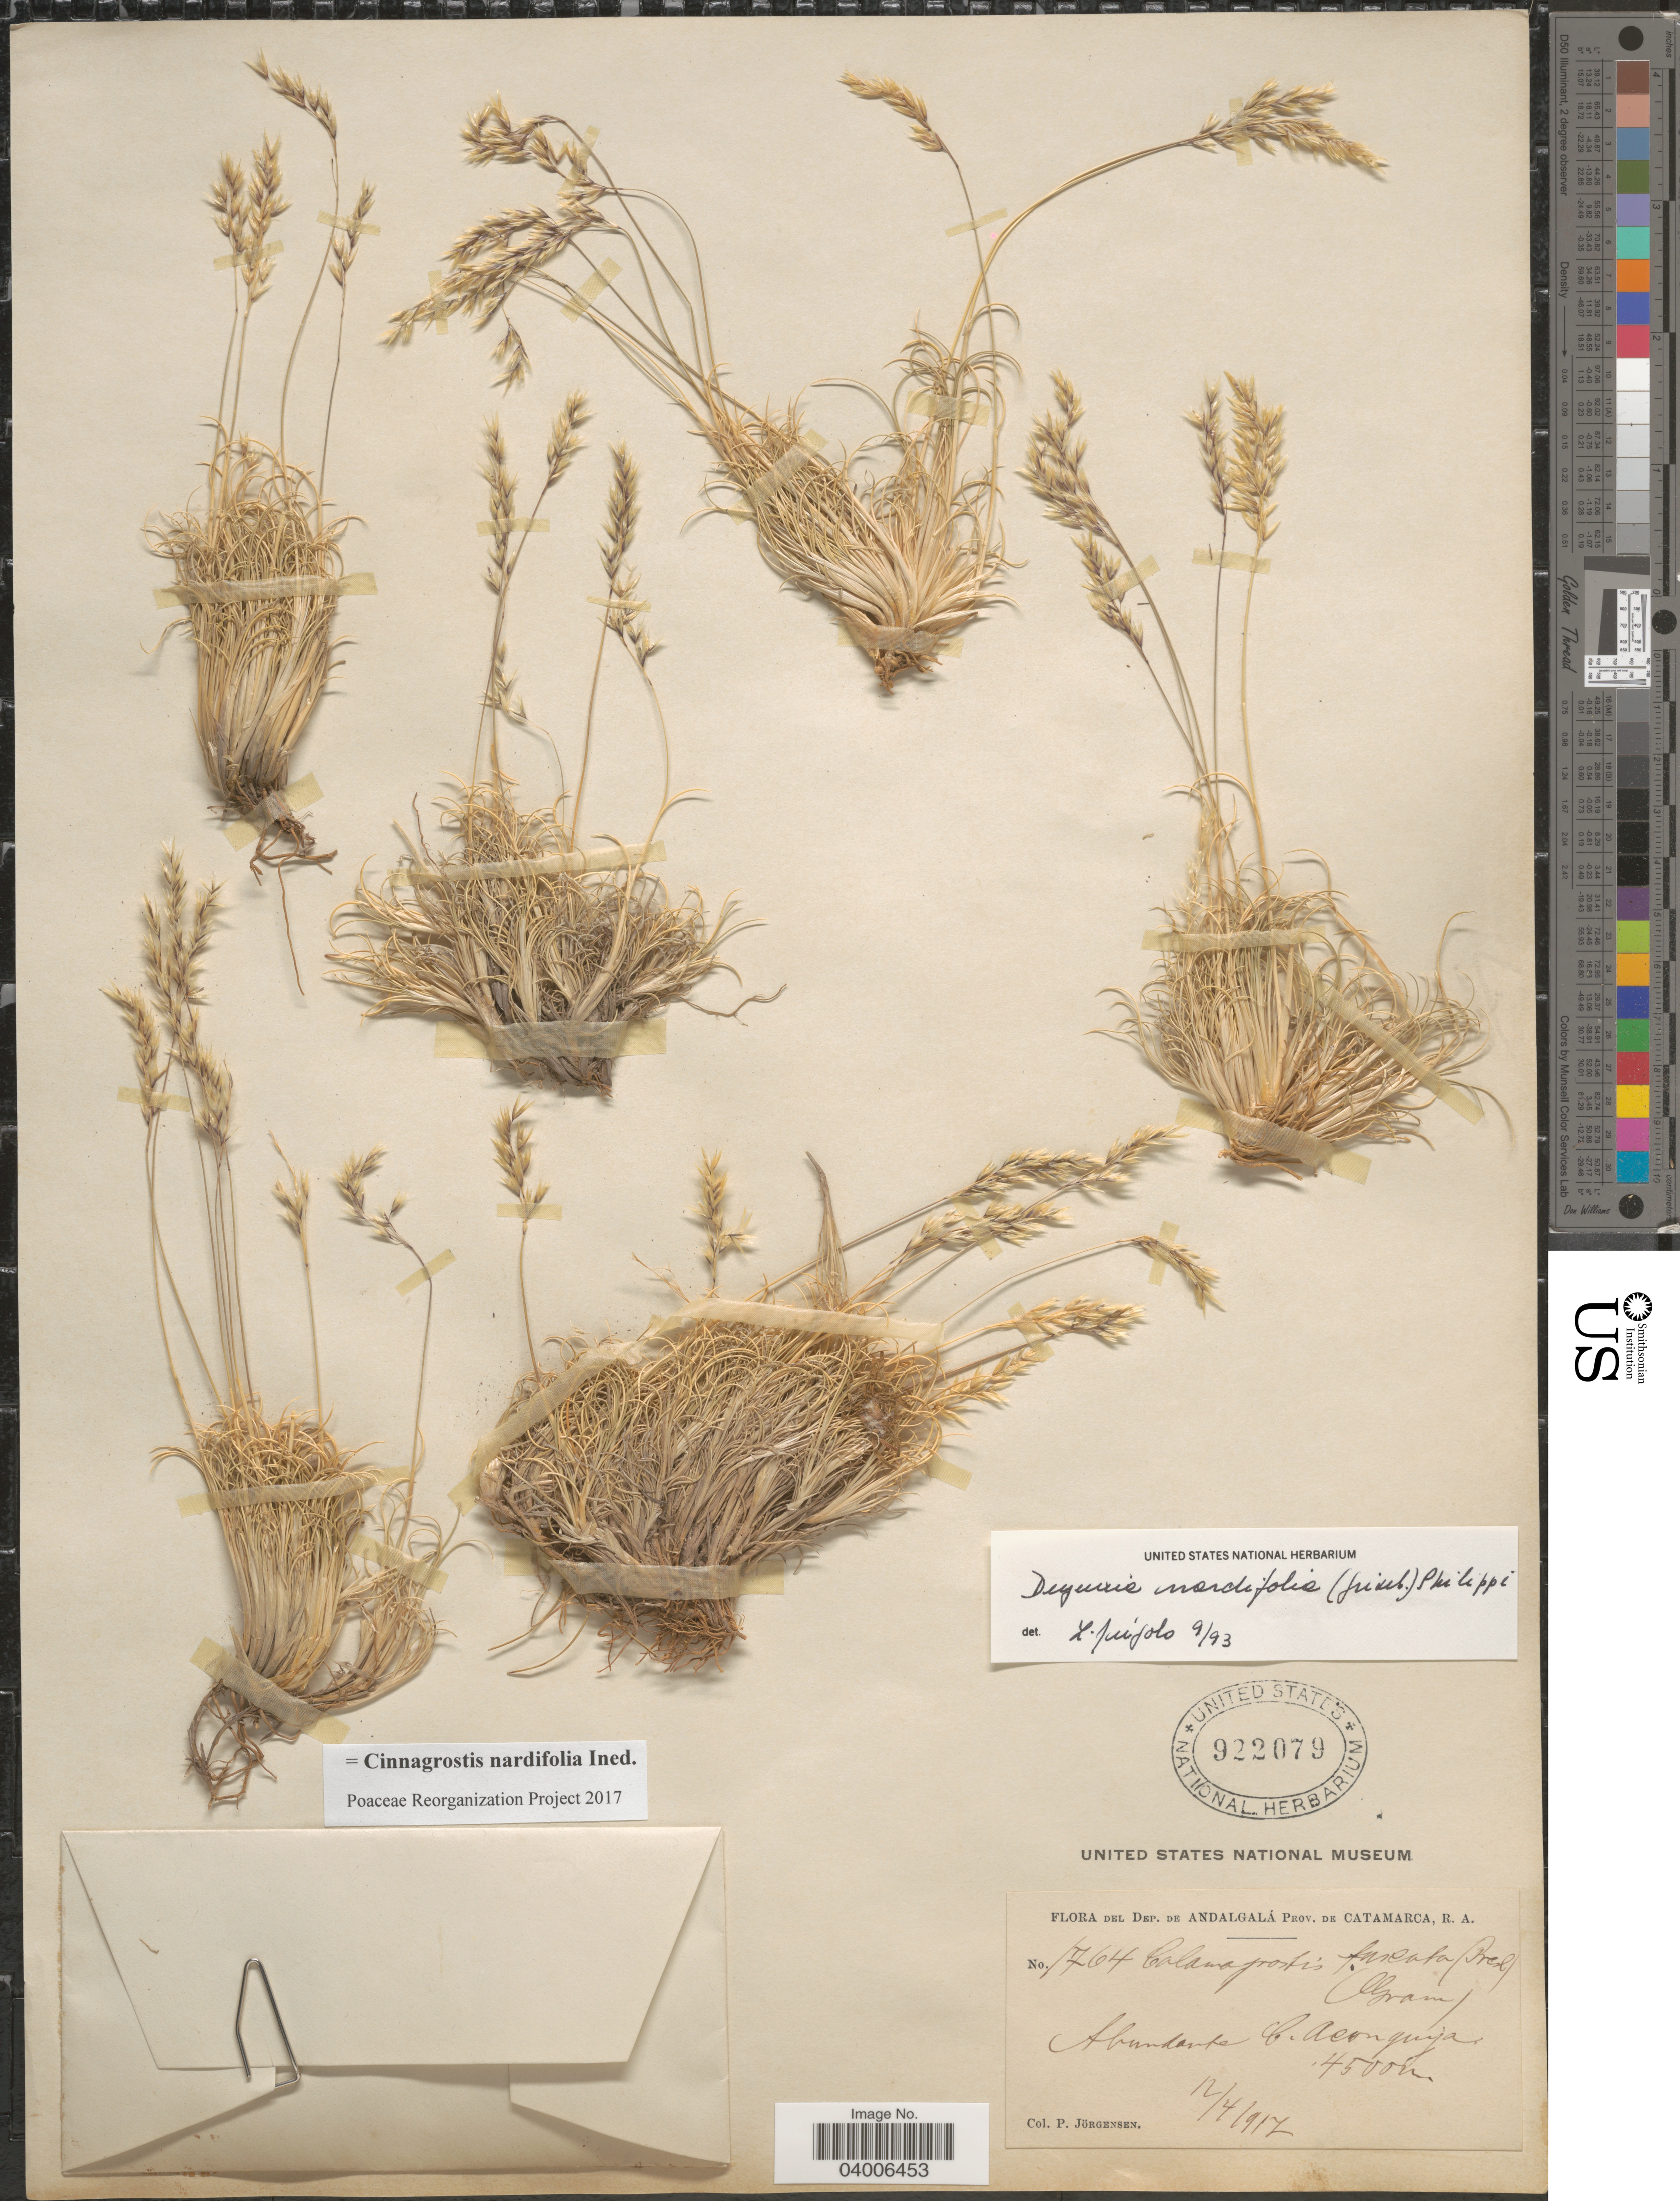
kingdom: Plantae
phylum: Tracheophyta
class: Liliopsida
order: Poales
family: Poaceae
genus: Cinnagrostis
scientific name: Cinnagrostis velutina var. nardifolia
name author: (Griseb.) P.M. Peterson et al.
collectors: P. Jörgensen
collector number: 1764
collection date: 1917-04-12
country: Argentina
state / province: Catamarca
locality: Dep de Andalgalá. C. Aconquija.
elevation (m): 4500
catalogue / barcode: US 922079